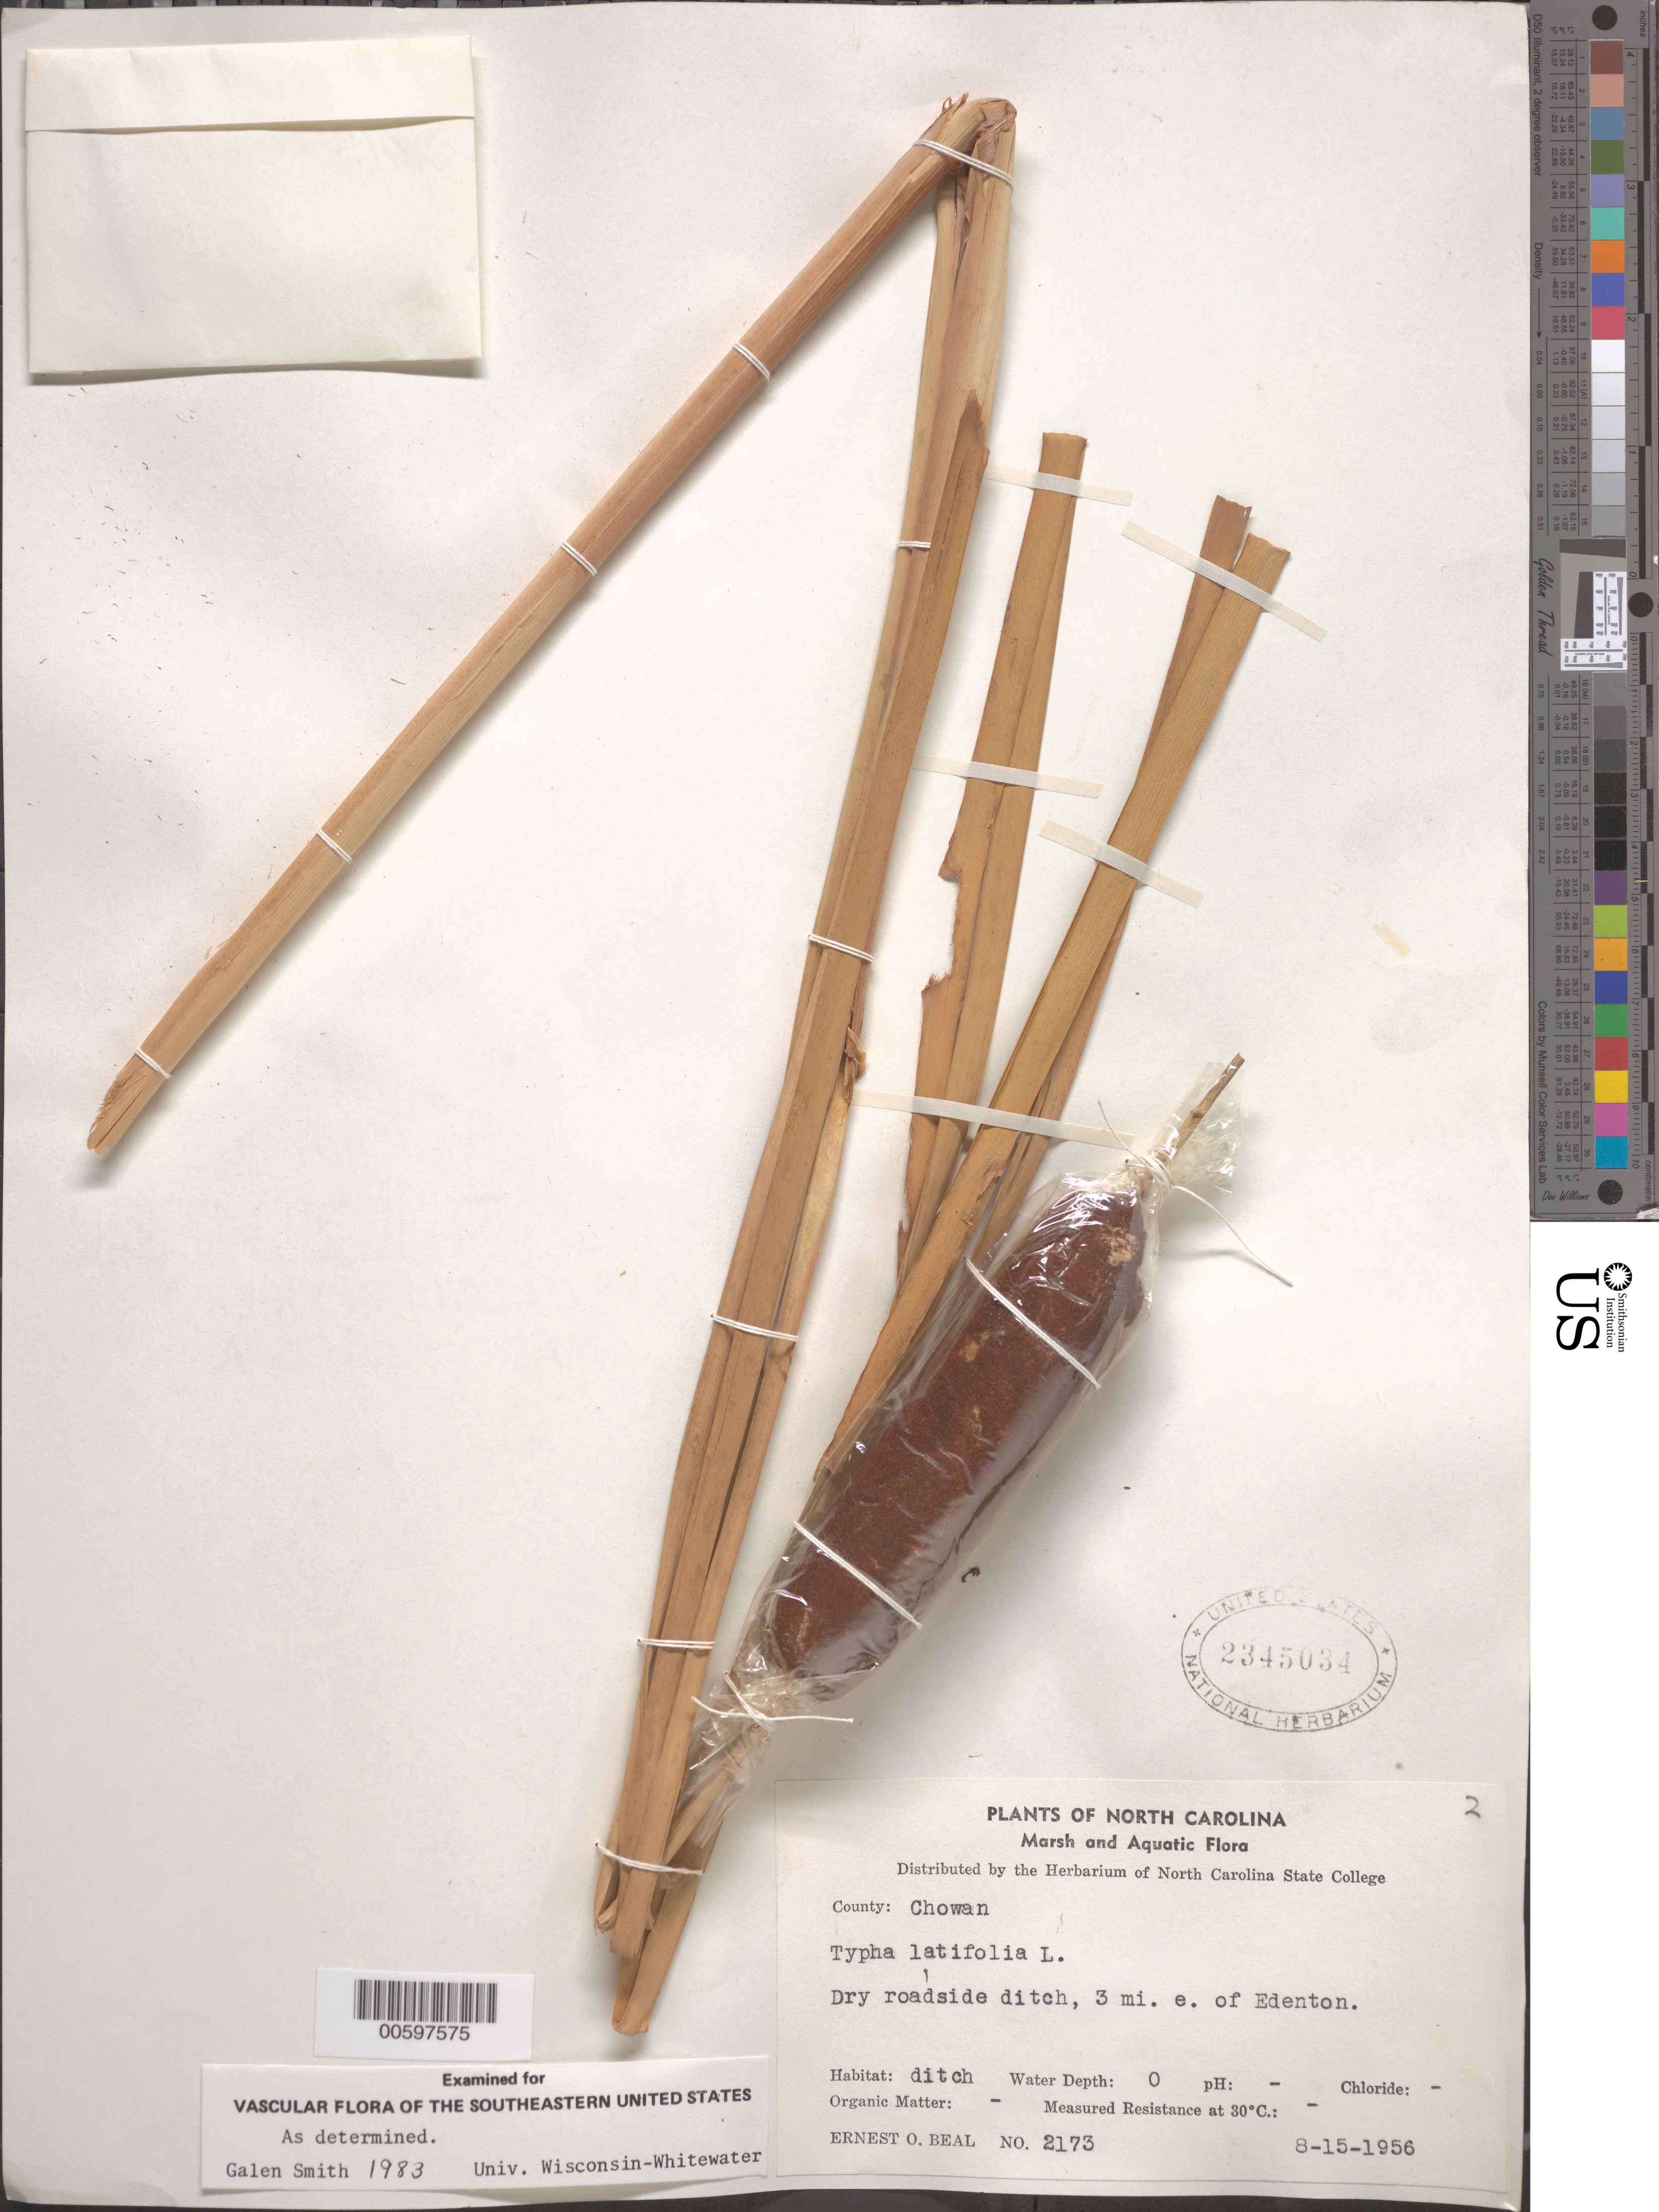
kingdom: Plantae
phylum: Tracheophyta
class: Liliopsida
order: Poales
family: Typhaceae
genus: Typha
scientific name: Typha latifolia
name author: L.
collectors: E. Beal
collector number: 2173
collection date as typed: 15 Aug 1956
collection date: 1956-08-15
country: United States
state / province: North Carolina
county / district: Chowan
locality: E of Edenton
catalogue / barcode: US 2345034